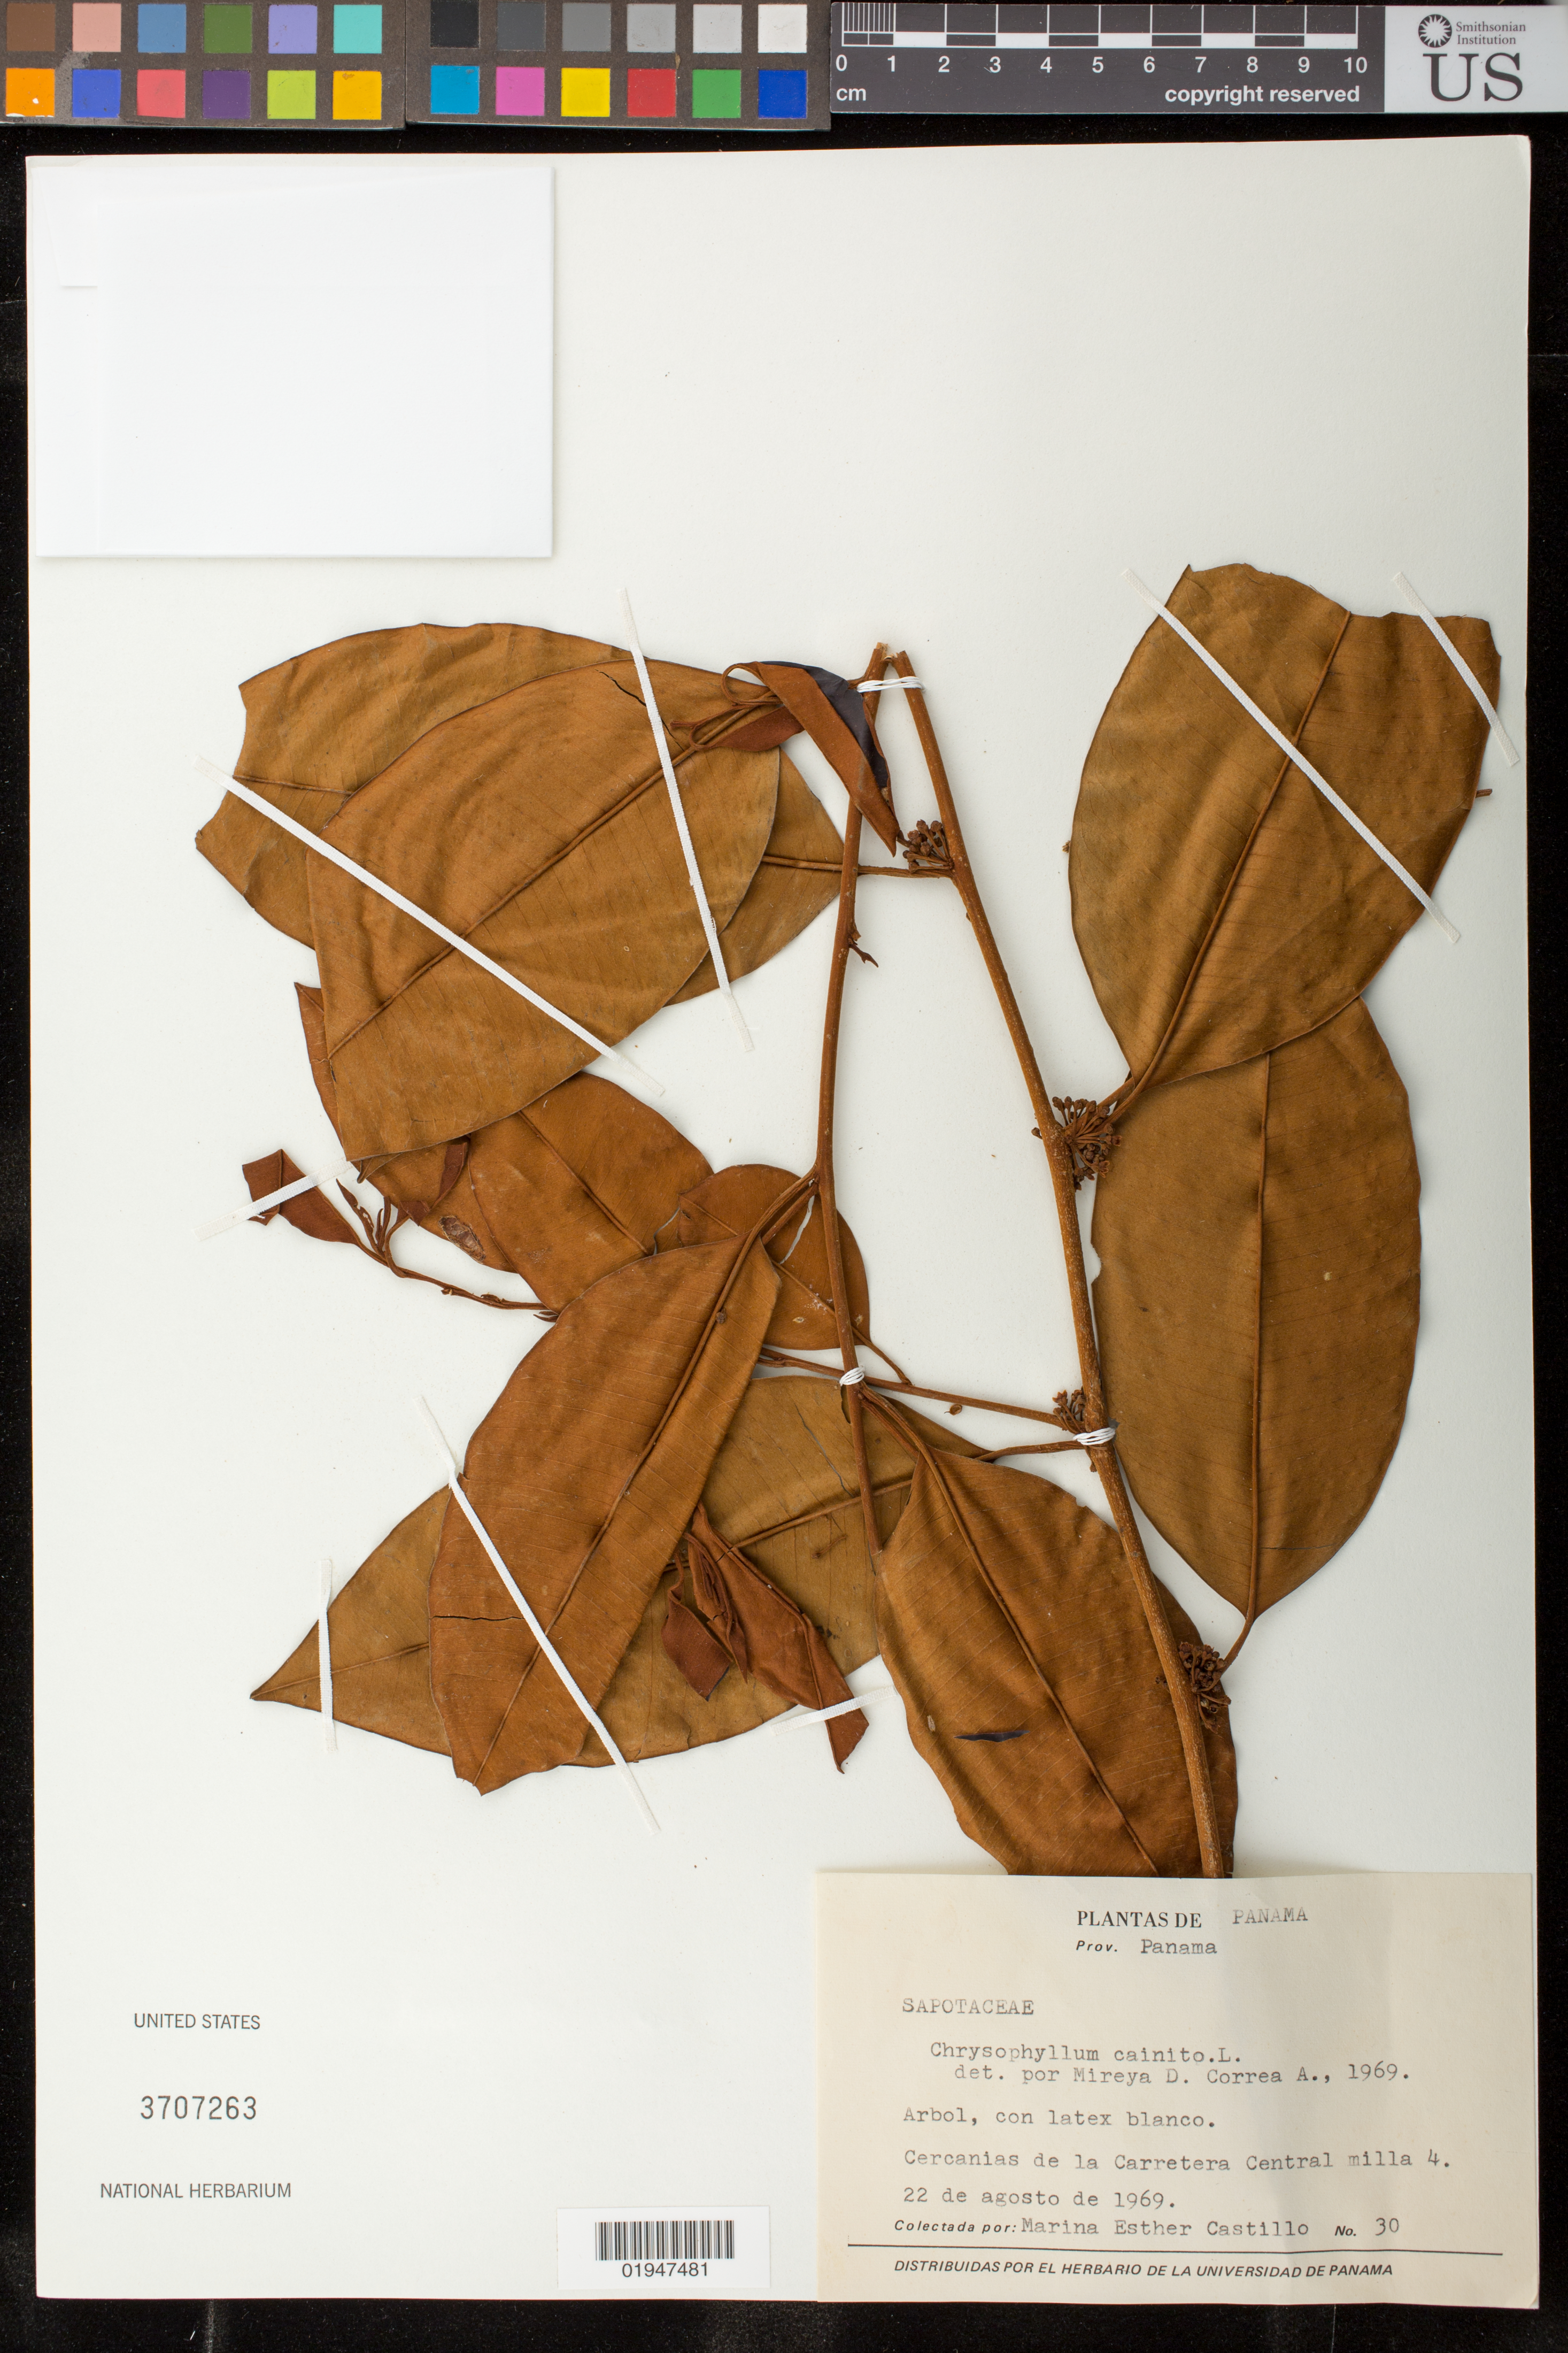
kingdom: Plantae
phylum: Tracheophyta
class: Magnoliopsida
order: Ericales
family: Sapotaceae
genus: Chrysophyllum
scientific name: Chrysophyllum cainito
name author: L.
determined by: Corrêa-A., M. D.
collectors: M. Castillo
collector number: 30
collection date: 1969-08-22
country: Panama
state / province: Panamá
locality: Carretera Central milla 4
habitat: Cercanias de la carretera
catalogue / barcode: US 3707263